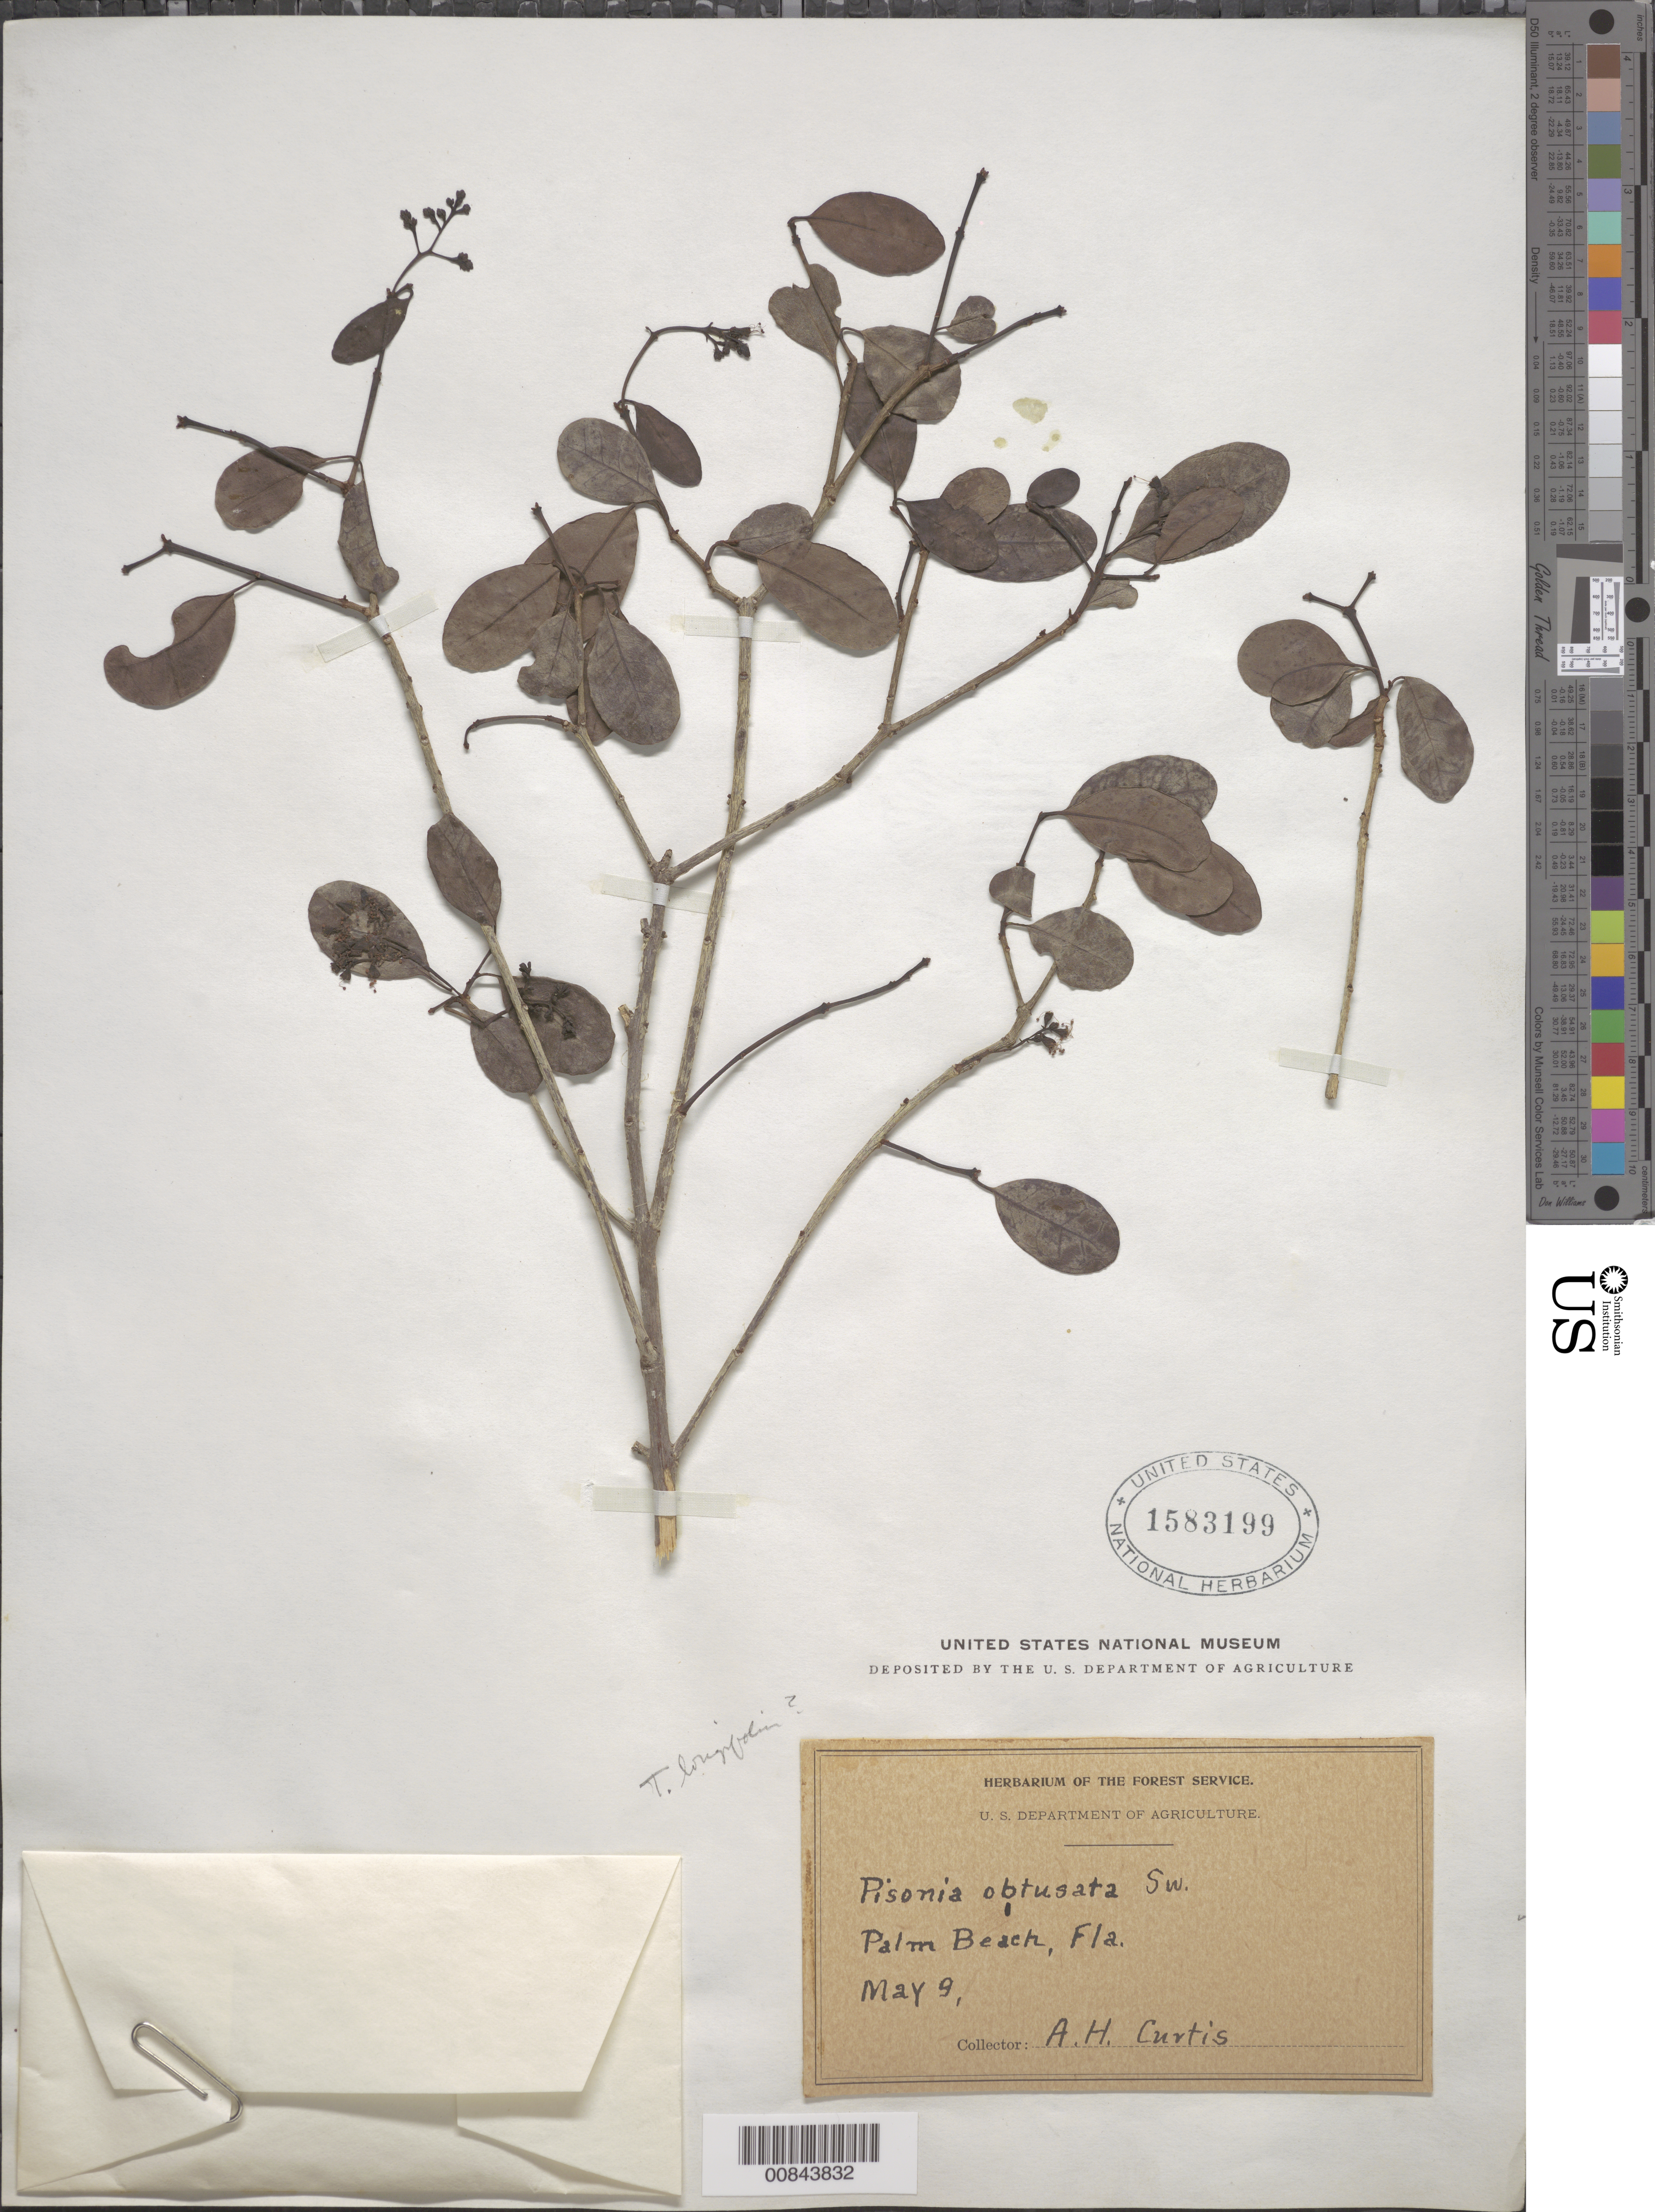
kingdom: Plantae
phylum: Tracheophyta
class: Magnoliopsida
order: Caryophyllales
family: Nyctaginaceae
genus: Guapira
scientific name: Guapira discolor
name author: (Spreng.) Little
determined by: Strong, Mark T., (BOT), Smithsonian Institution - National Museum of Natural History (UNITED STATES)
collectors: A. H. Curtiss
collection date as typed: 09 May 1895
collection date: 1895-05-09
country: United States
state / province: Florida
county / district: Palm Beach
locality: Palm Beach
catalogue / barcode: US 1583199